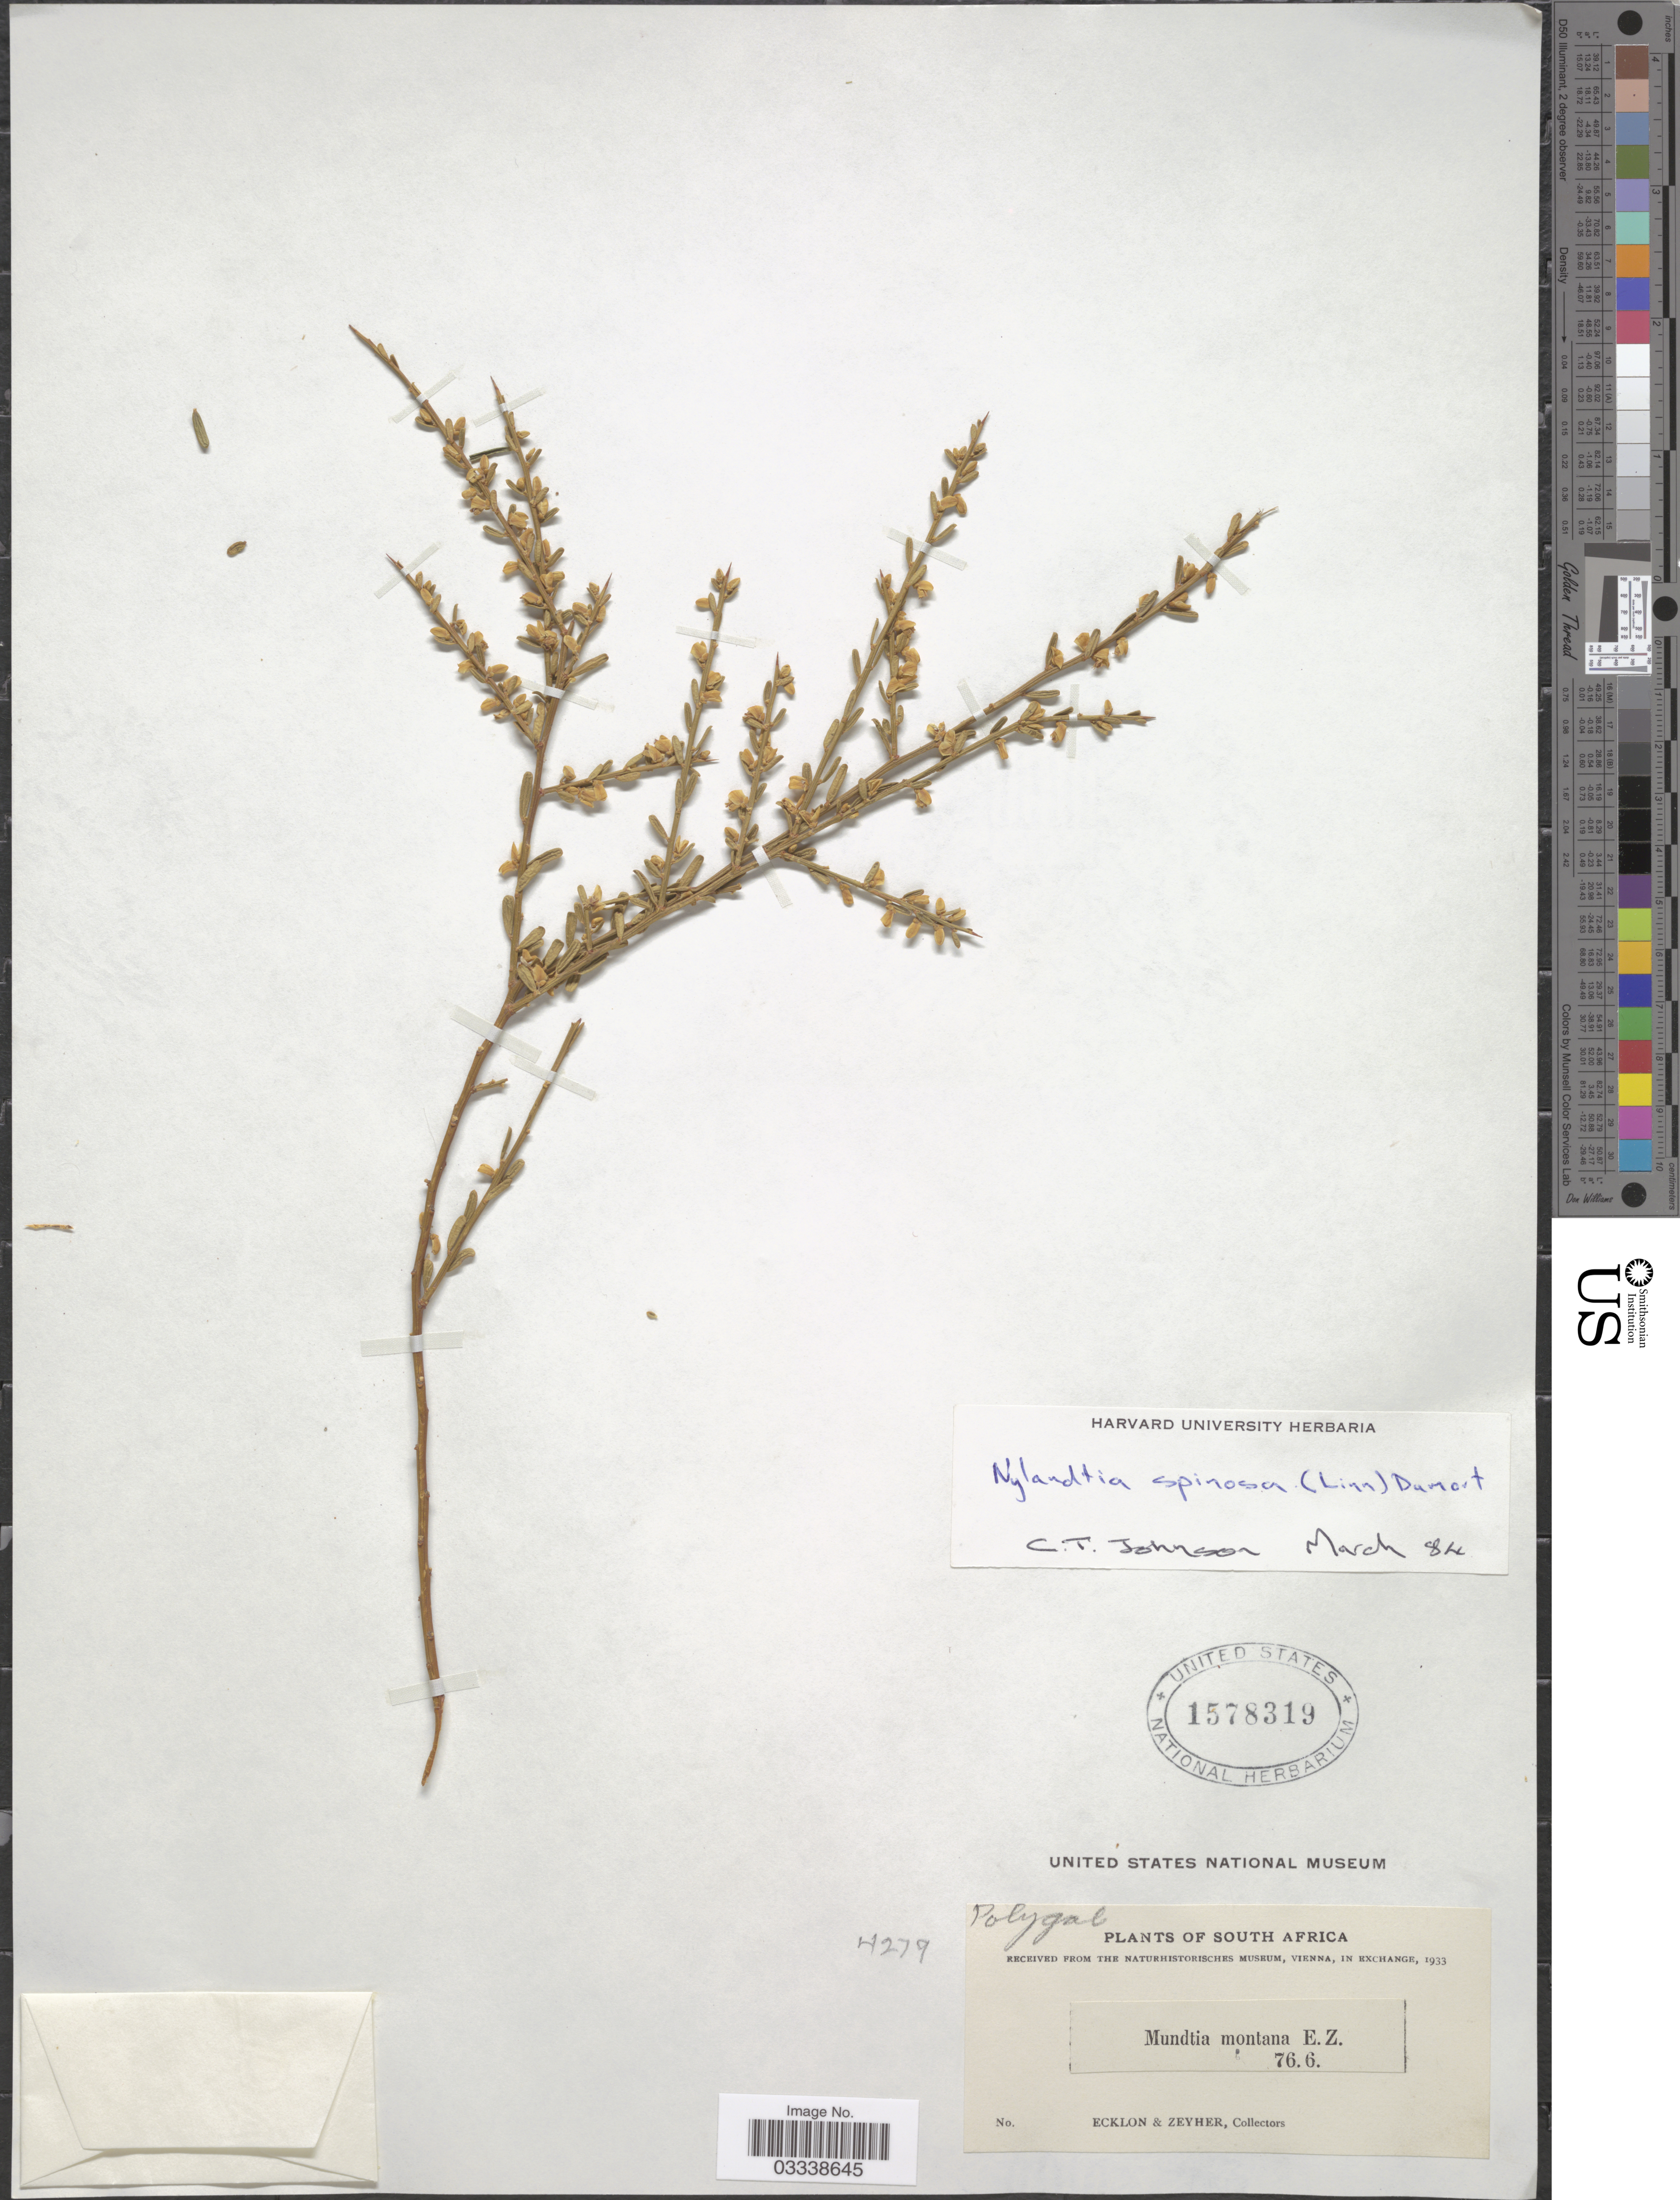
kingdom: Plantae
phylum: Tracheophyta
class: Magnoliopsida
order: Fabales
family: Polygalaceae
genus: Muraltia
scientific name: Muraltia spinosa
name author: (L.) F. Forest & J.C. Manning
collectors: -. Ecklon & -. Zeyher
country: South Africa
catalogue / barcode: US 1578319